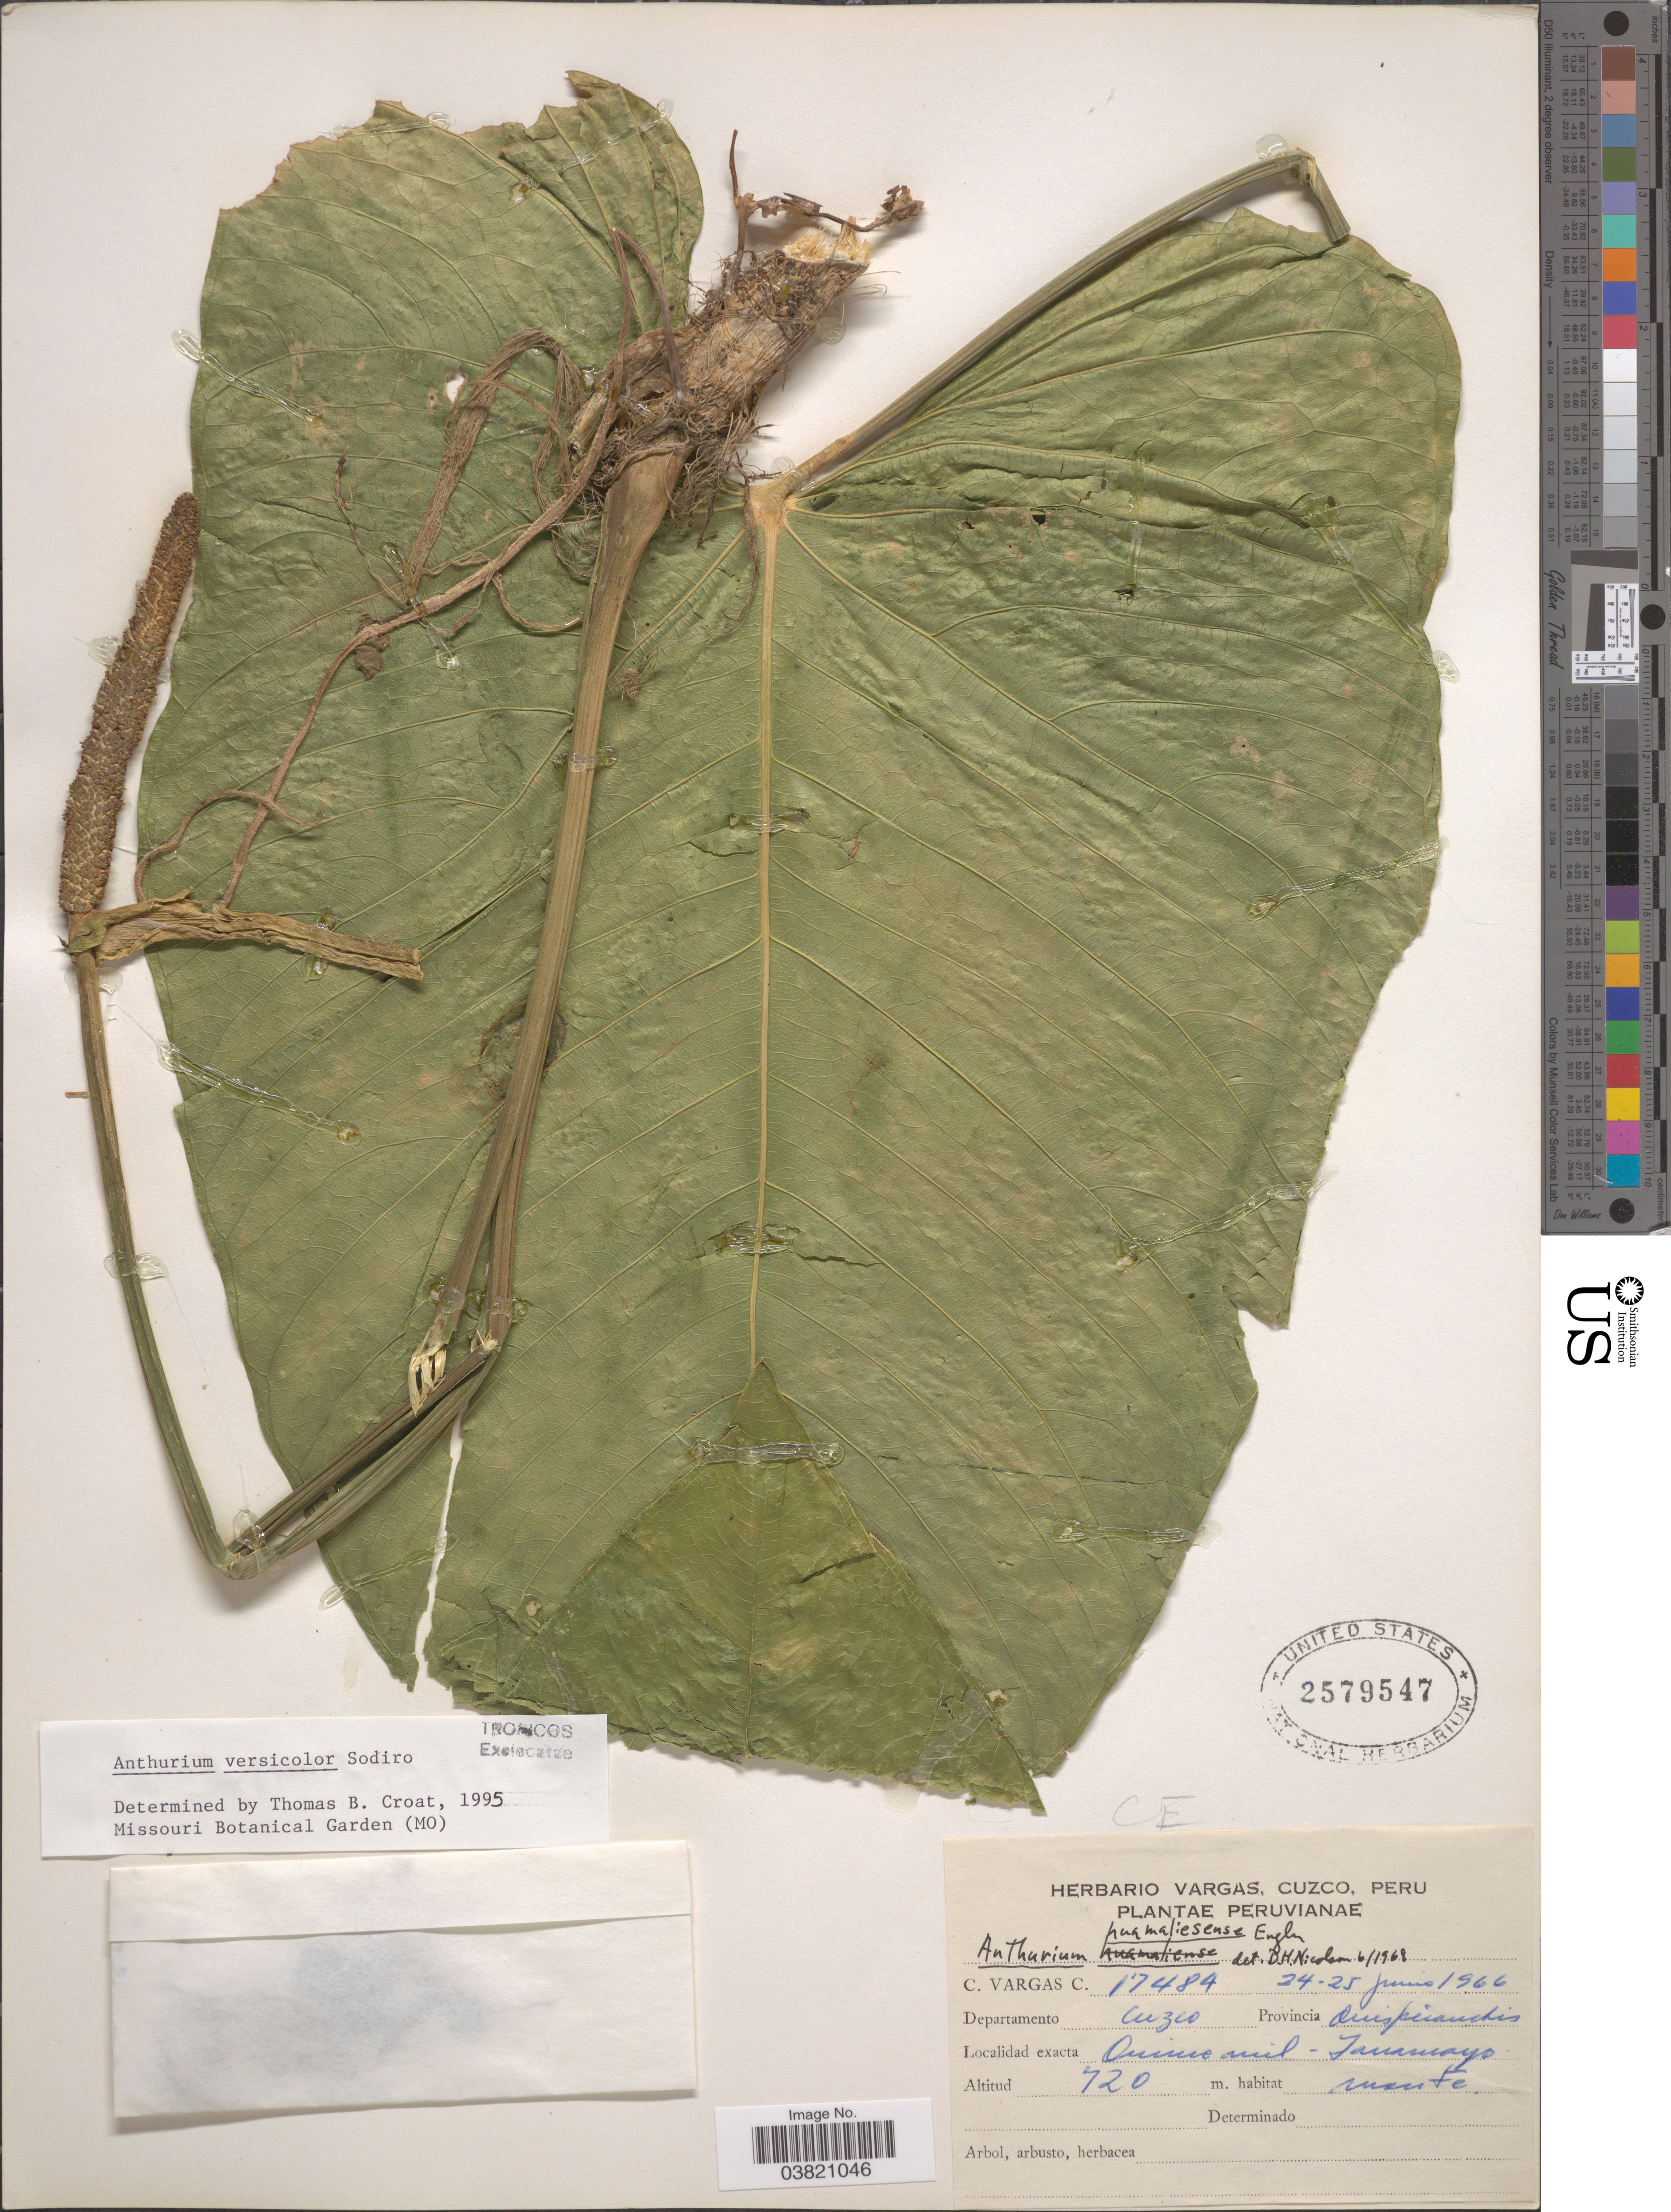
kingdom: Plantae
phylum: Tracheophyta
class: Liliopsida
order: Alismatales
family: Araceae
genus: Anthurium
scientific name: Anthurium versicolor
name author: Sodiro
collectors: C. Vargas Calderón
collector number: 17484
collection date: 1966-06-24/1966-06-25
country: Peru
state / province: Cusco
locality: Departamento Cuzco. Provincia Quispinachis. Quince mil-Yanamayo.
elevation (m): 720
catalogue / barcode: US 2579547